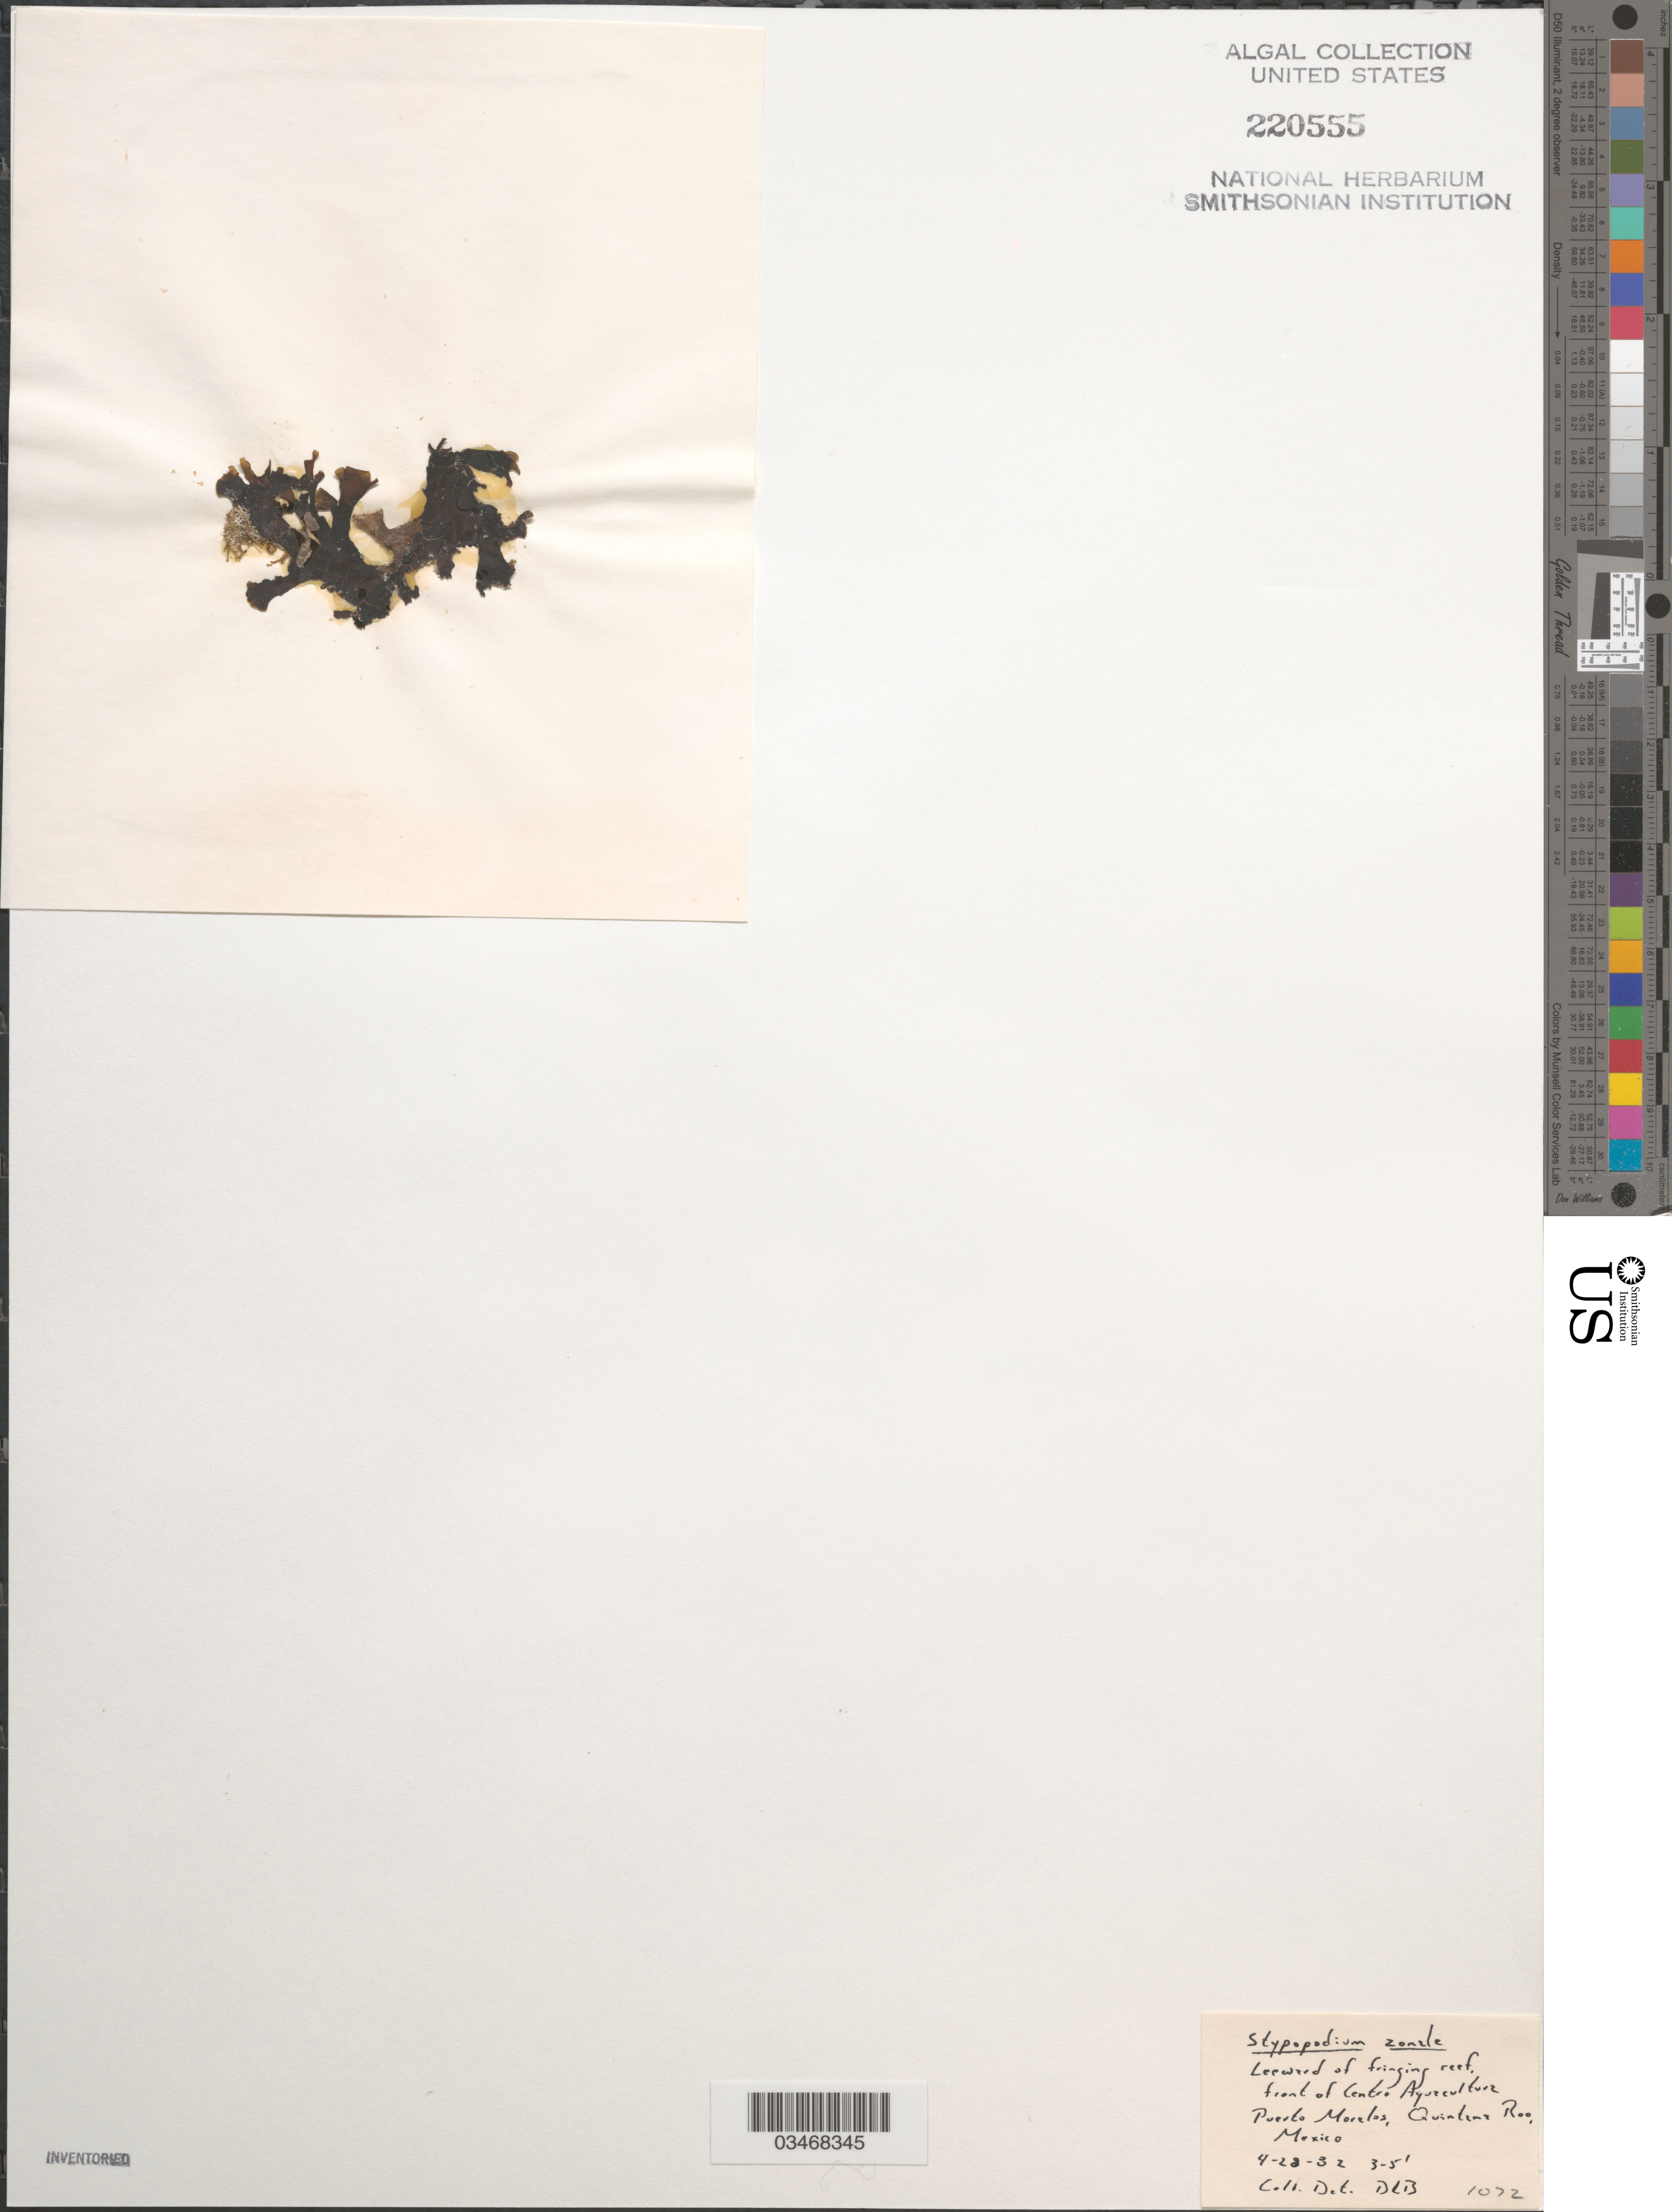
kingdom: Chromista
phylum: Ochrophyta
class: Phaeophyceae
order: Dictyotales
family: Dictyotaceae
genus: Stypopodium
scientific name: Stypopodium zonale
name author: (J.V.Lamouroux) Papenf.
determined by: Ballantine, D. L.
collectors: D.L. Ballantine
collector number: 1072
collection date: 1982-04-28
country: Mexico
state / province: Quintana Roo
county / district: Puerto Morelos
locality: Leeward of fringing reef, front of Centro Aquacultura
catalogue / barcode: US 220555